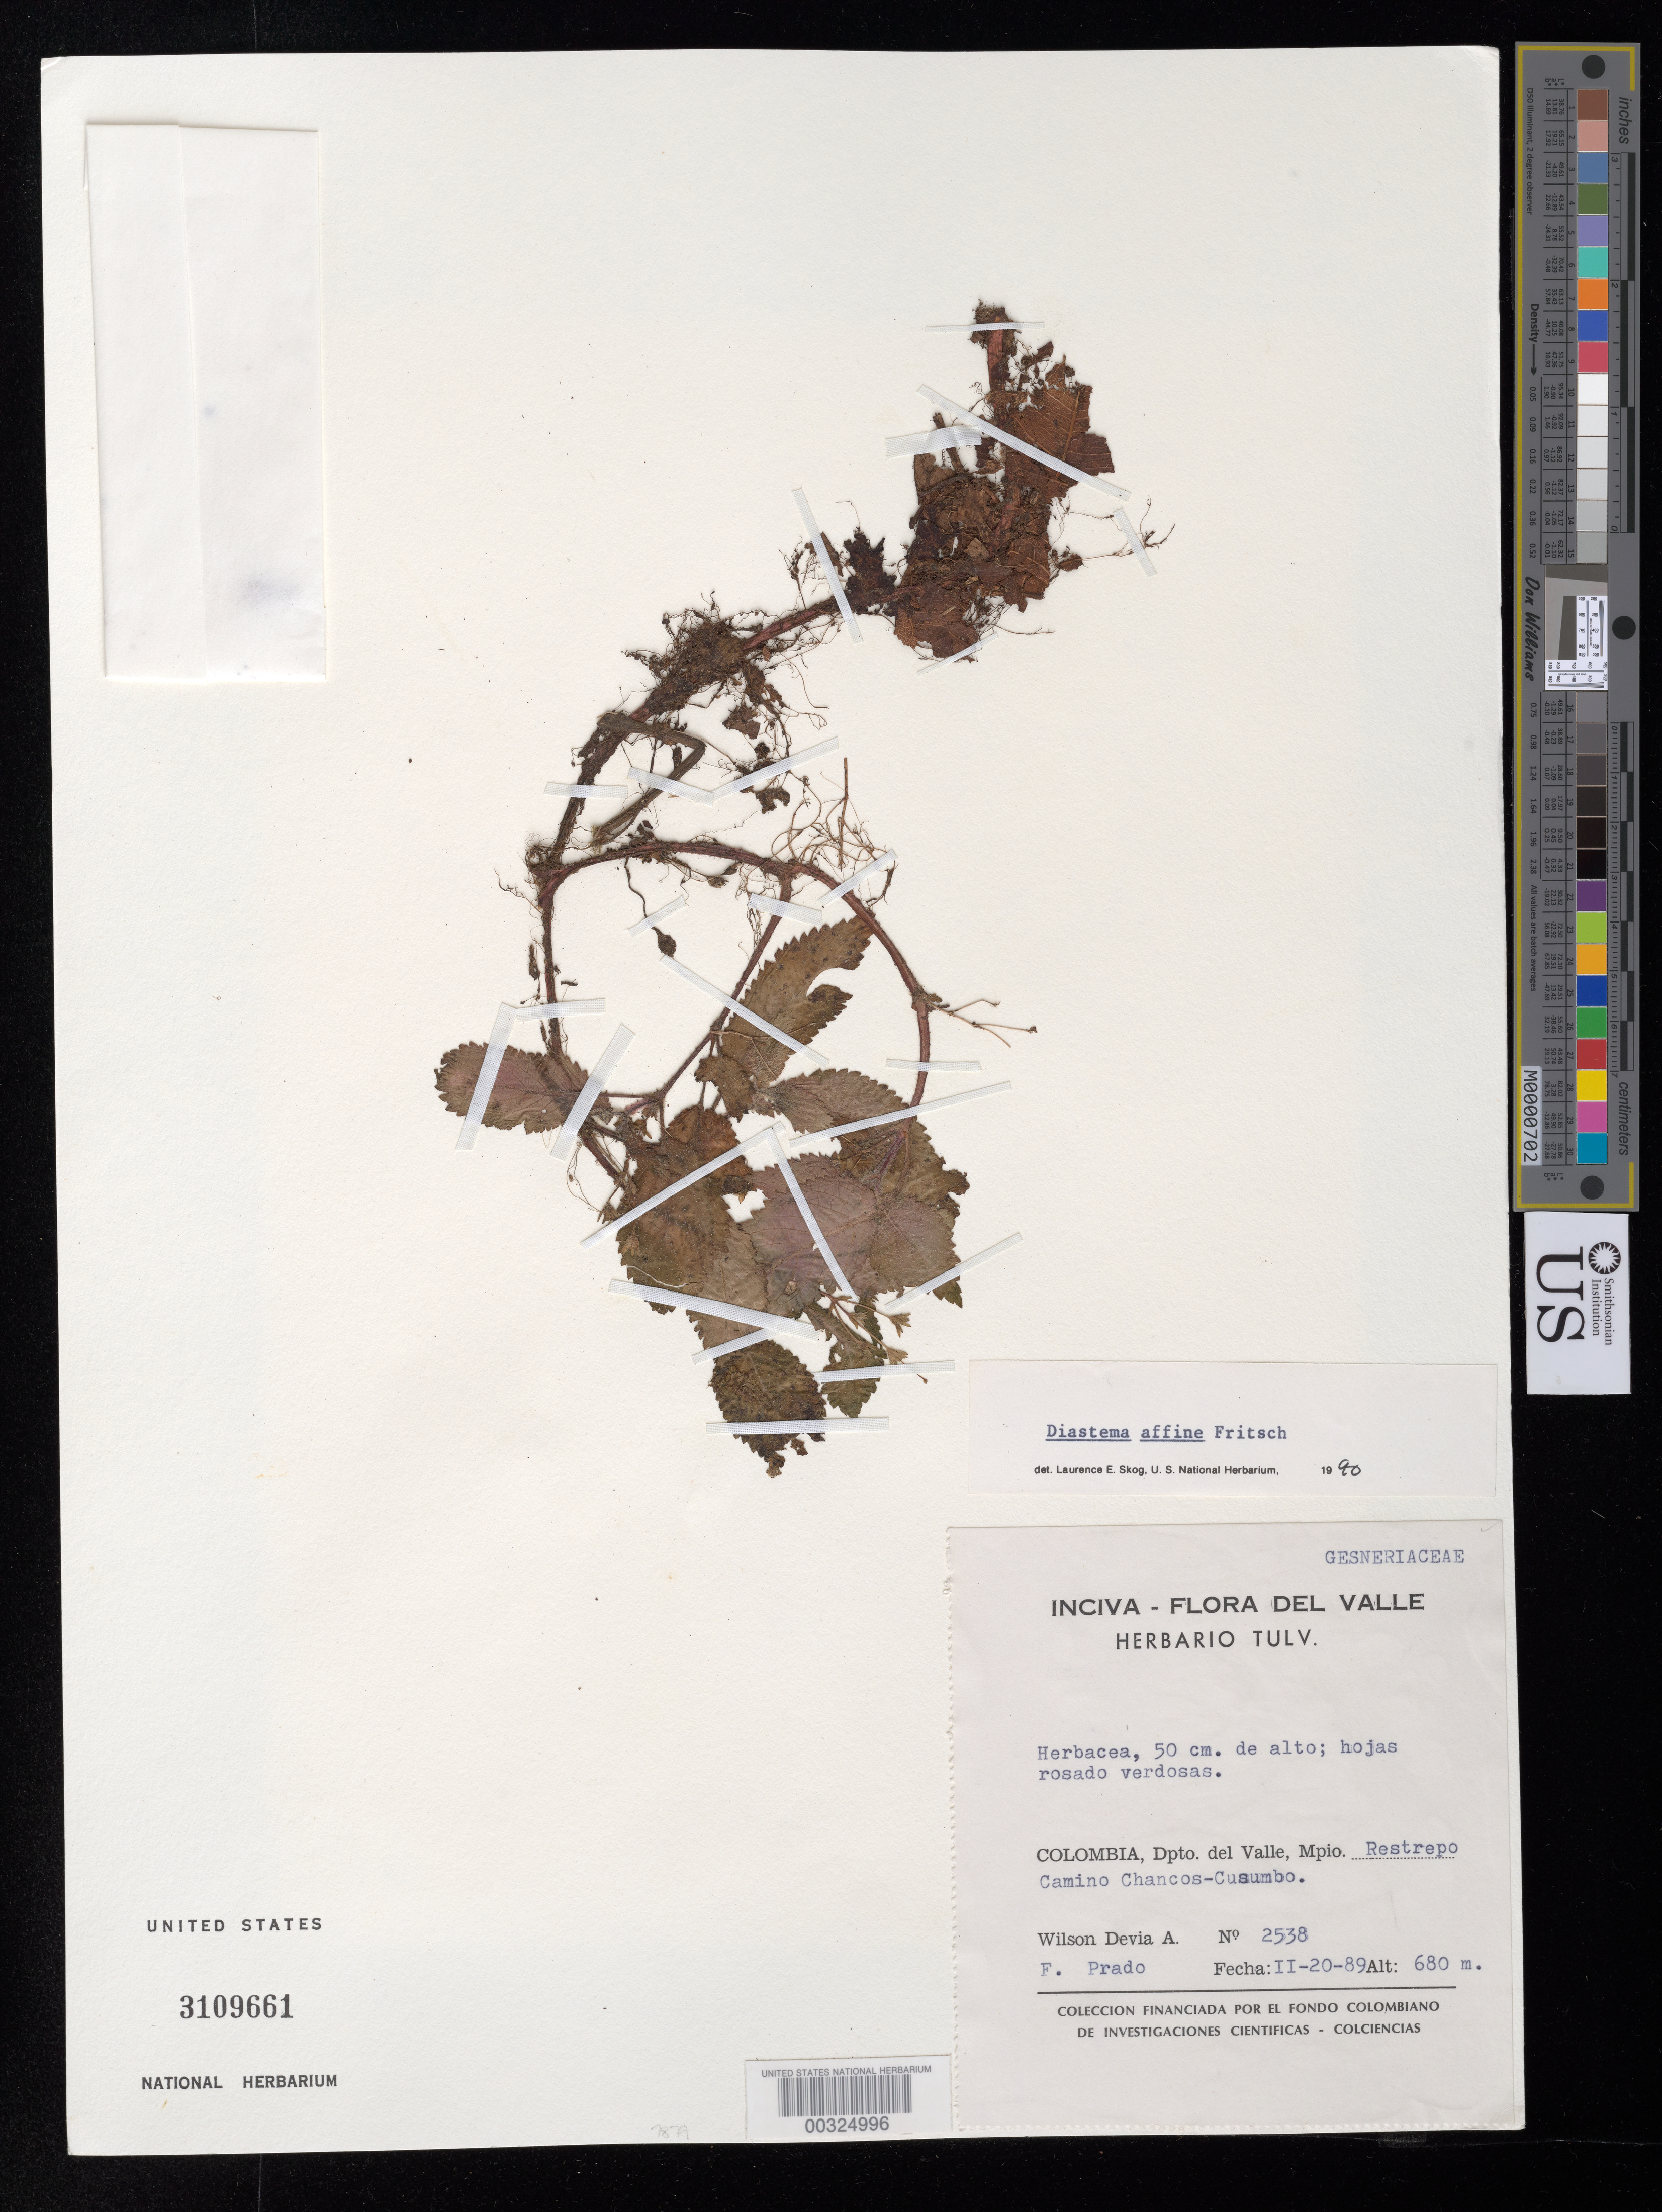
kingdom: Plantae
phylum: Tracheophyta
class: Magnoliopsida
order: Lamiales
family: Gesneriaceae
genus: Diastema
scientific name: Diastema affine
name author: Fritsch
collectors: W. Devia A. & F. Prado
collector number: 2538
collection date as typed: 20 Feb 1989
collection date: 1989-02-20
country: Colombia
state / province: Valle del Cauca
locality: Mun. of Restrepo, Chancos-Cusumbo road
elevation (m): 680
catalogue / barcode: US 3109661